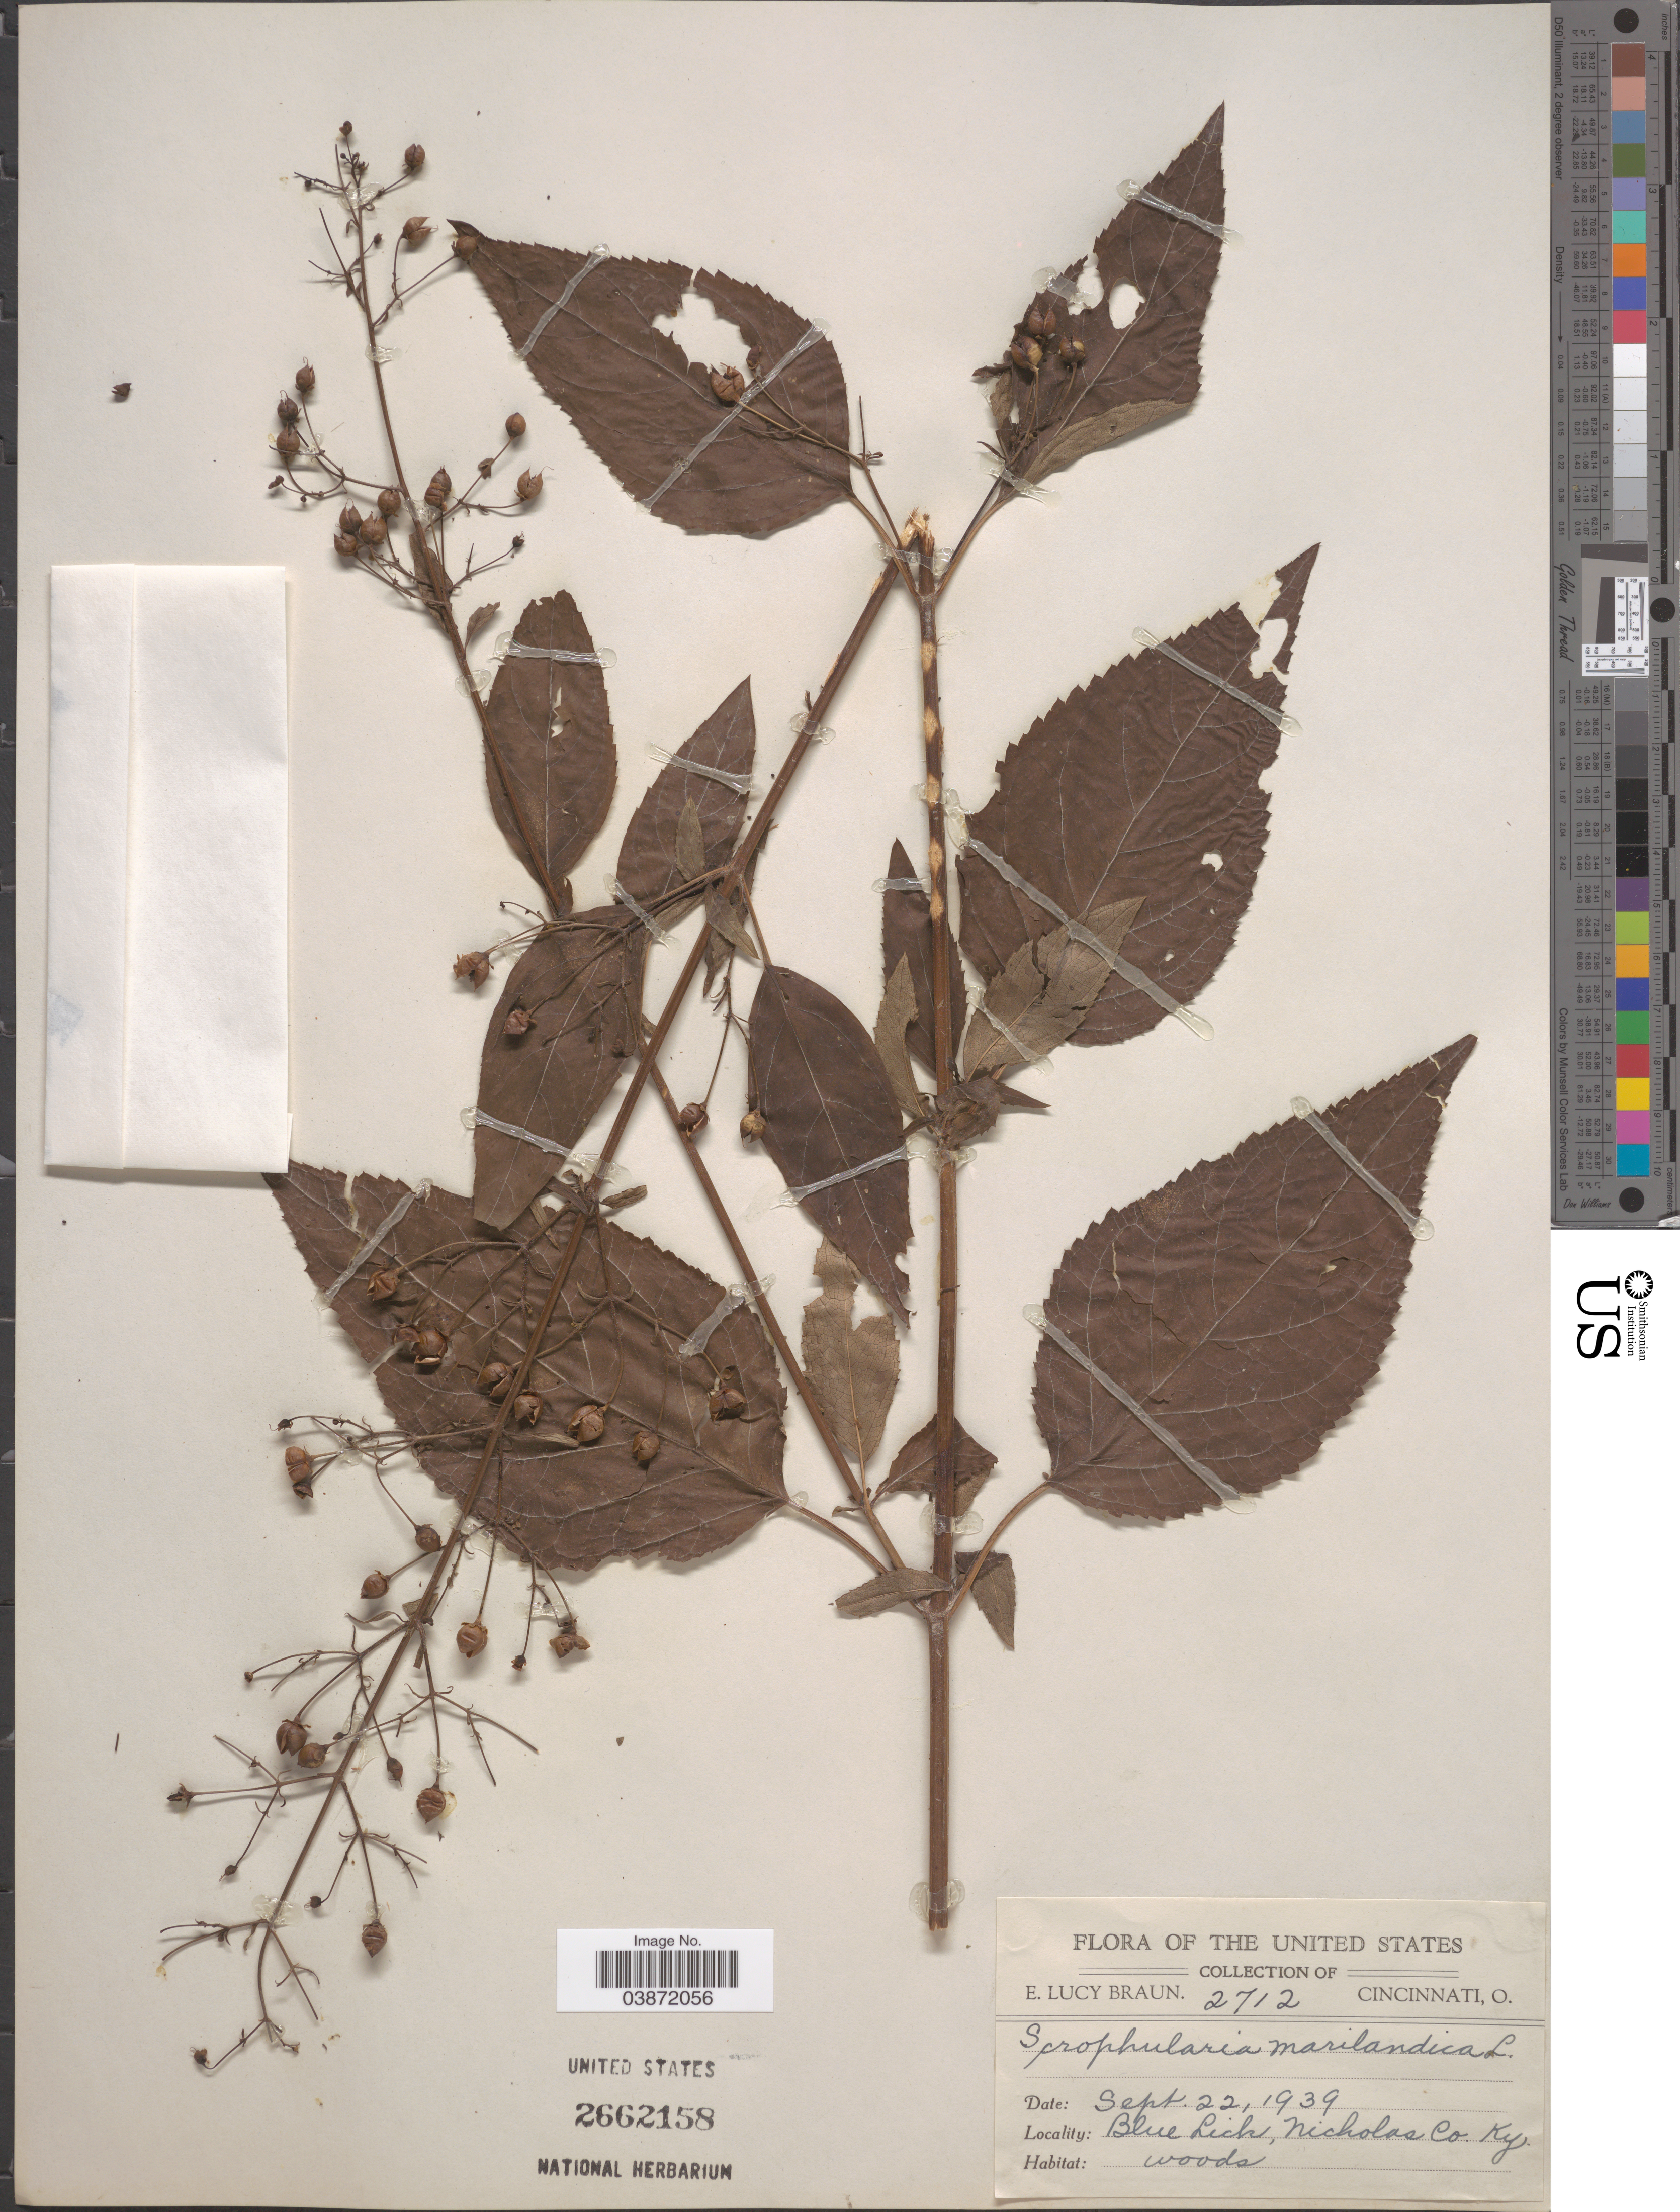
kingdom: Plantae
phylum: Tracheophyta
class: Magnoliopsida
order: Lamiales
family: Scrophulariaceae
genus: Scrophularia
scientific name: Scrophularia marilandica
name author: L.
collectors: E. L. Braun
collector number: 2712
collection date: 1939-09-22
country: United States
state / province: Kentucky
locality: Blue Lick, Nicholas Co.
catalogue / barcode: US 2662158